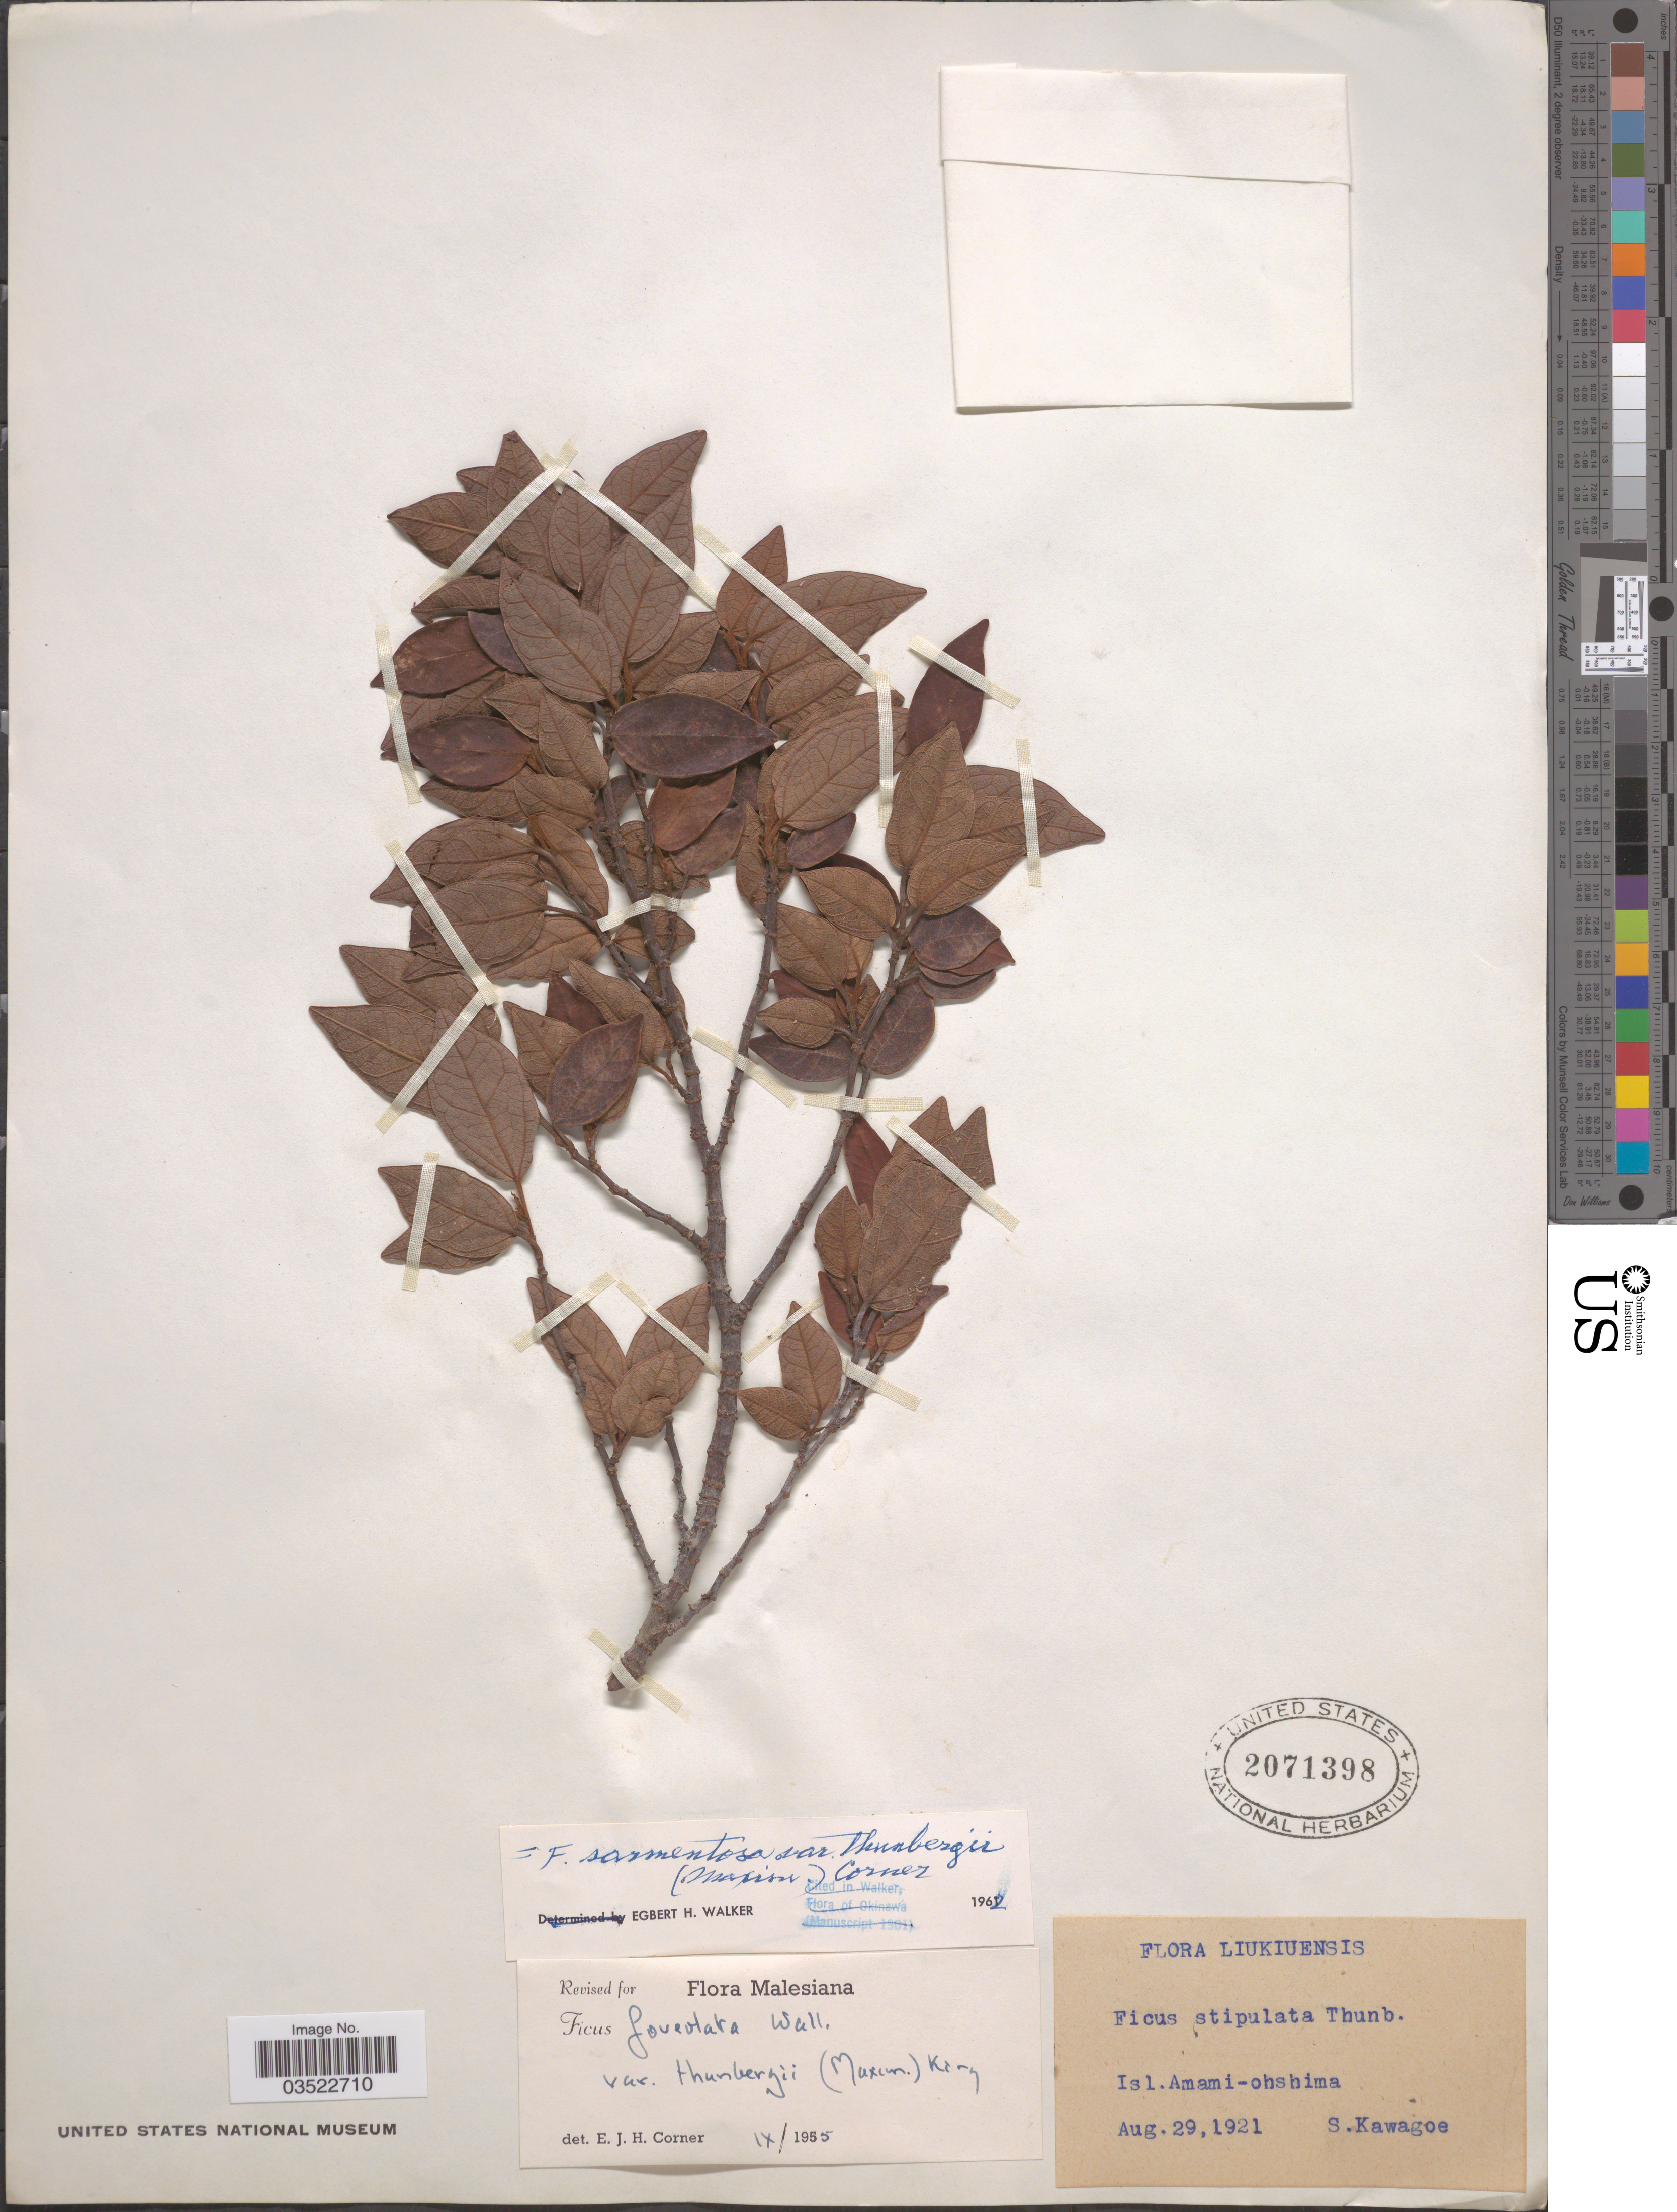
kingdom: Plantae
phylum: Tracheophyta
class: Magnoliopsida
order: Rosales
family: Moraceae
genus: Ficus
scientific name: Ficus sarmentosa var. thunbergii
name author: (Maxim.) Corner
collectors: S. Kawagoe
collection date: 1921-08-29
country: Japan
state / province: Okinawa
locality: Liukiuensis. Isl. Amami-ohshima.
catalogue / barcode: US 2071398